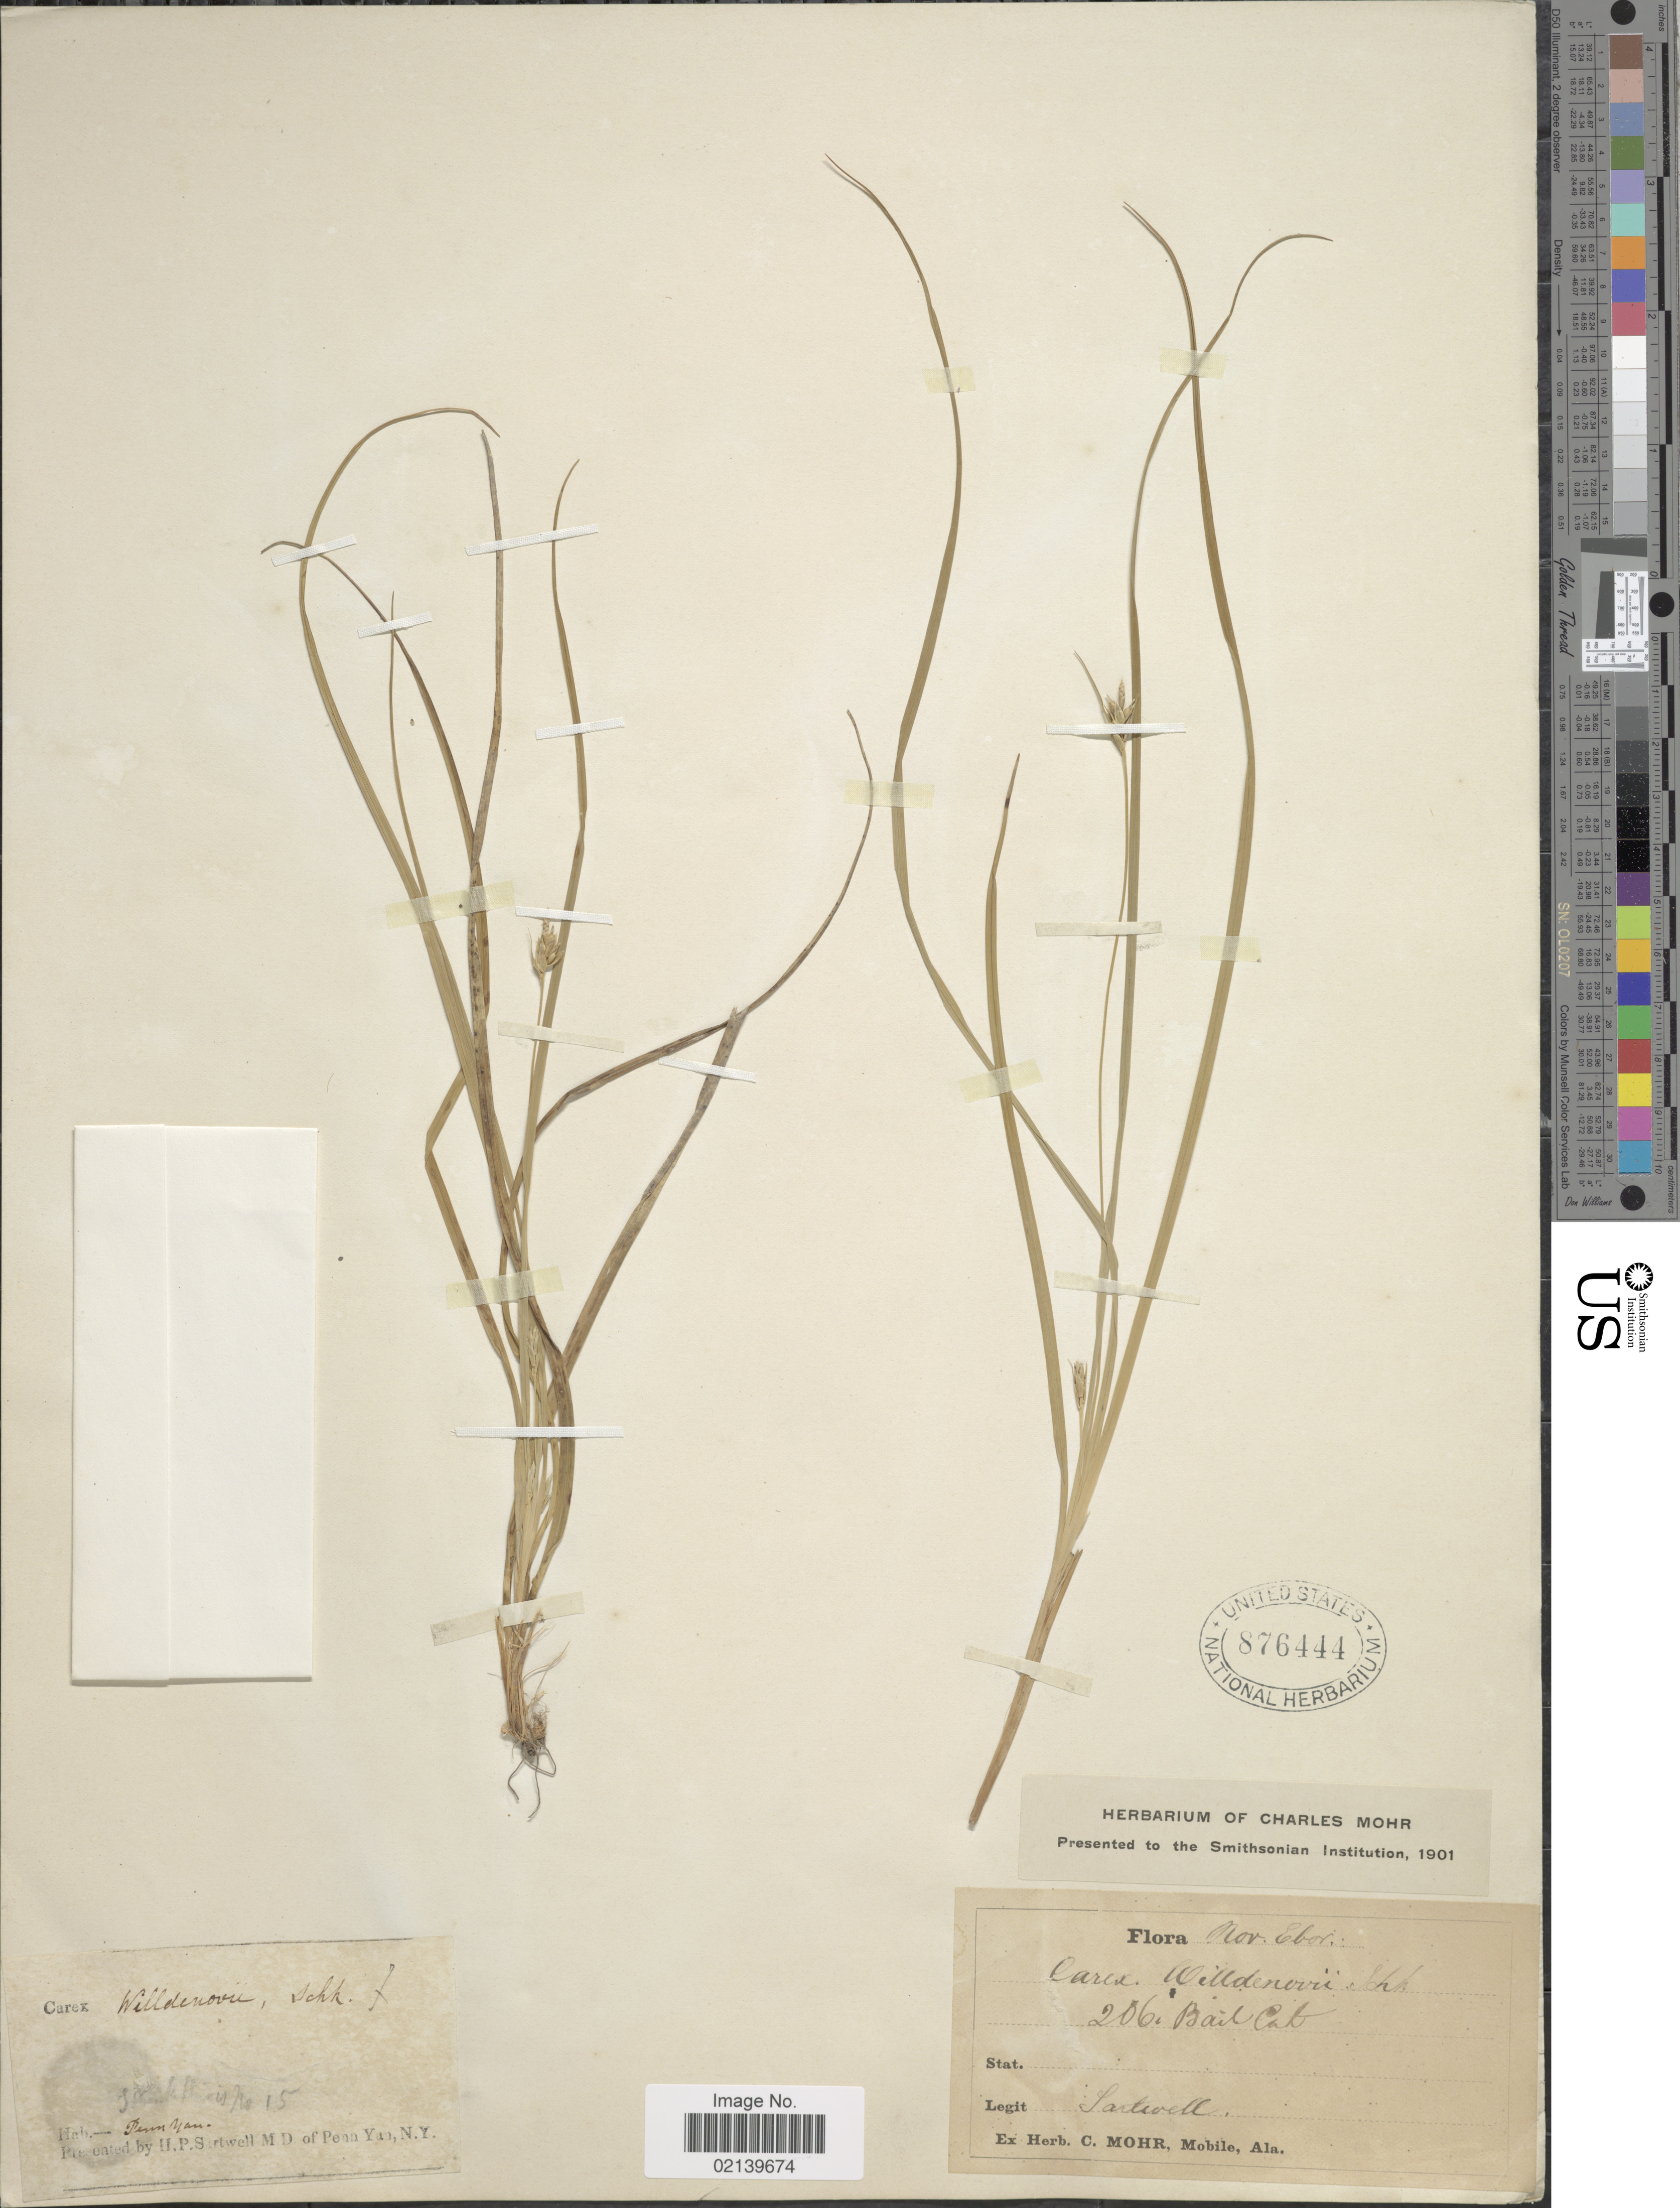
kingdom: Plantae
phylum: Tracheophyta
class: Liliopsida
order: Poales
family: Cyperaceae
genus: Carex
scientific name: Carex willdenowii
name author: Willd.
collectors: H. P. Sartwell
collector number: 15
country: United States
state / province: New York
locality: Penn Yan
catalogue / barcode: US 876444